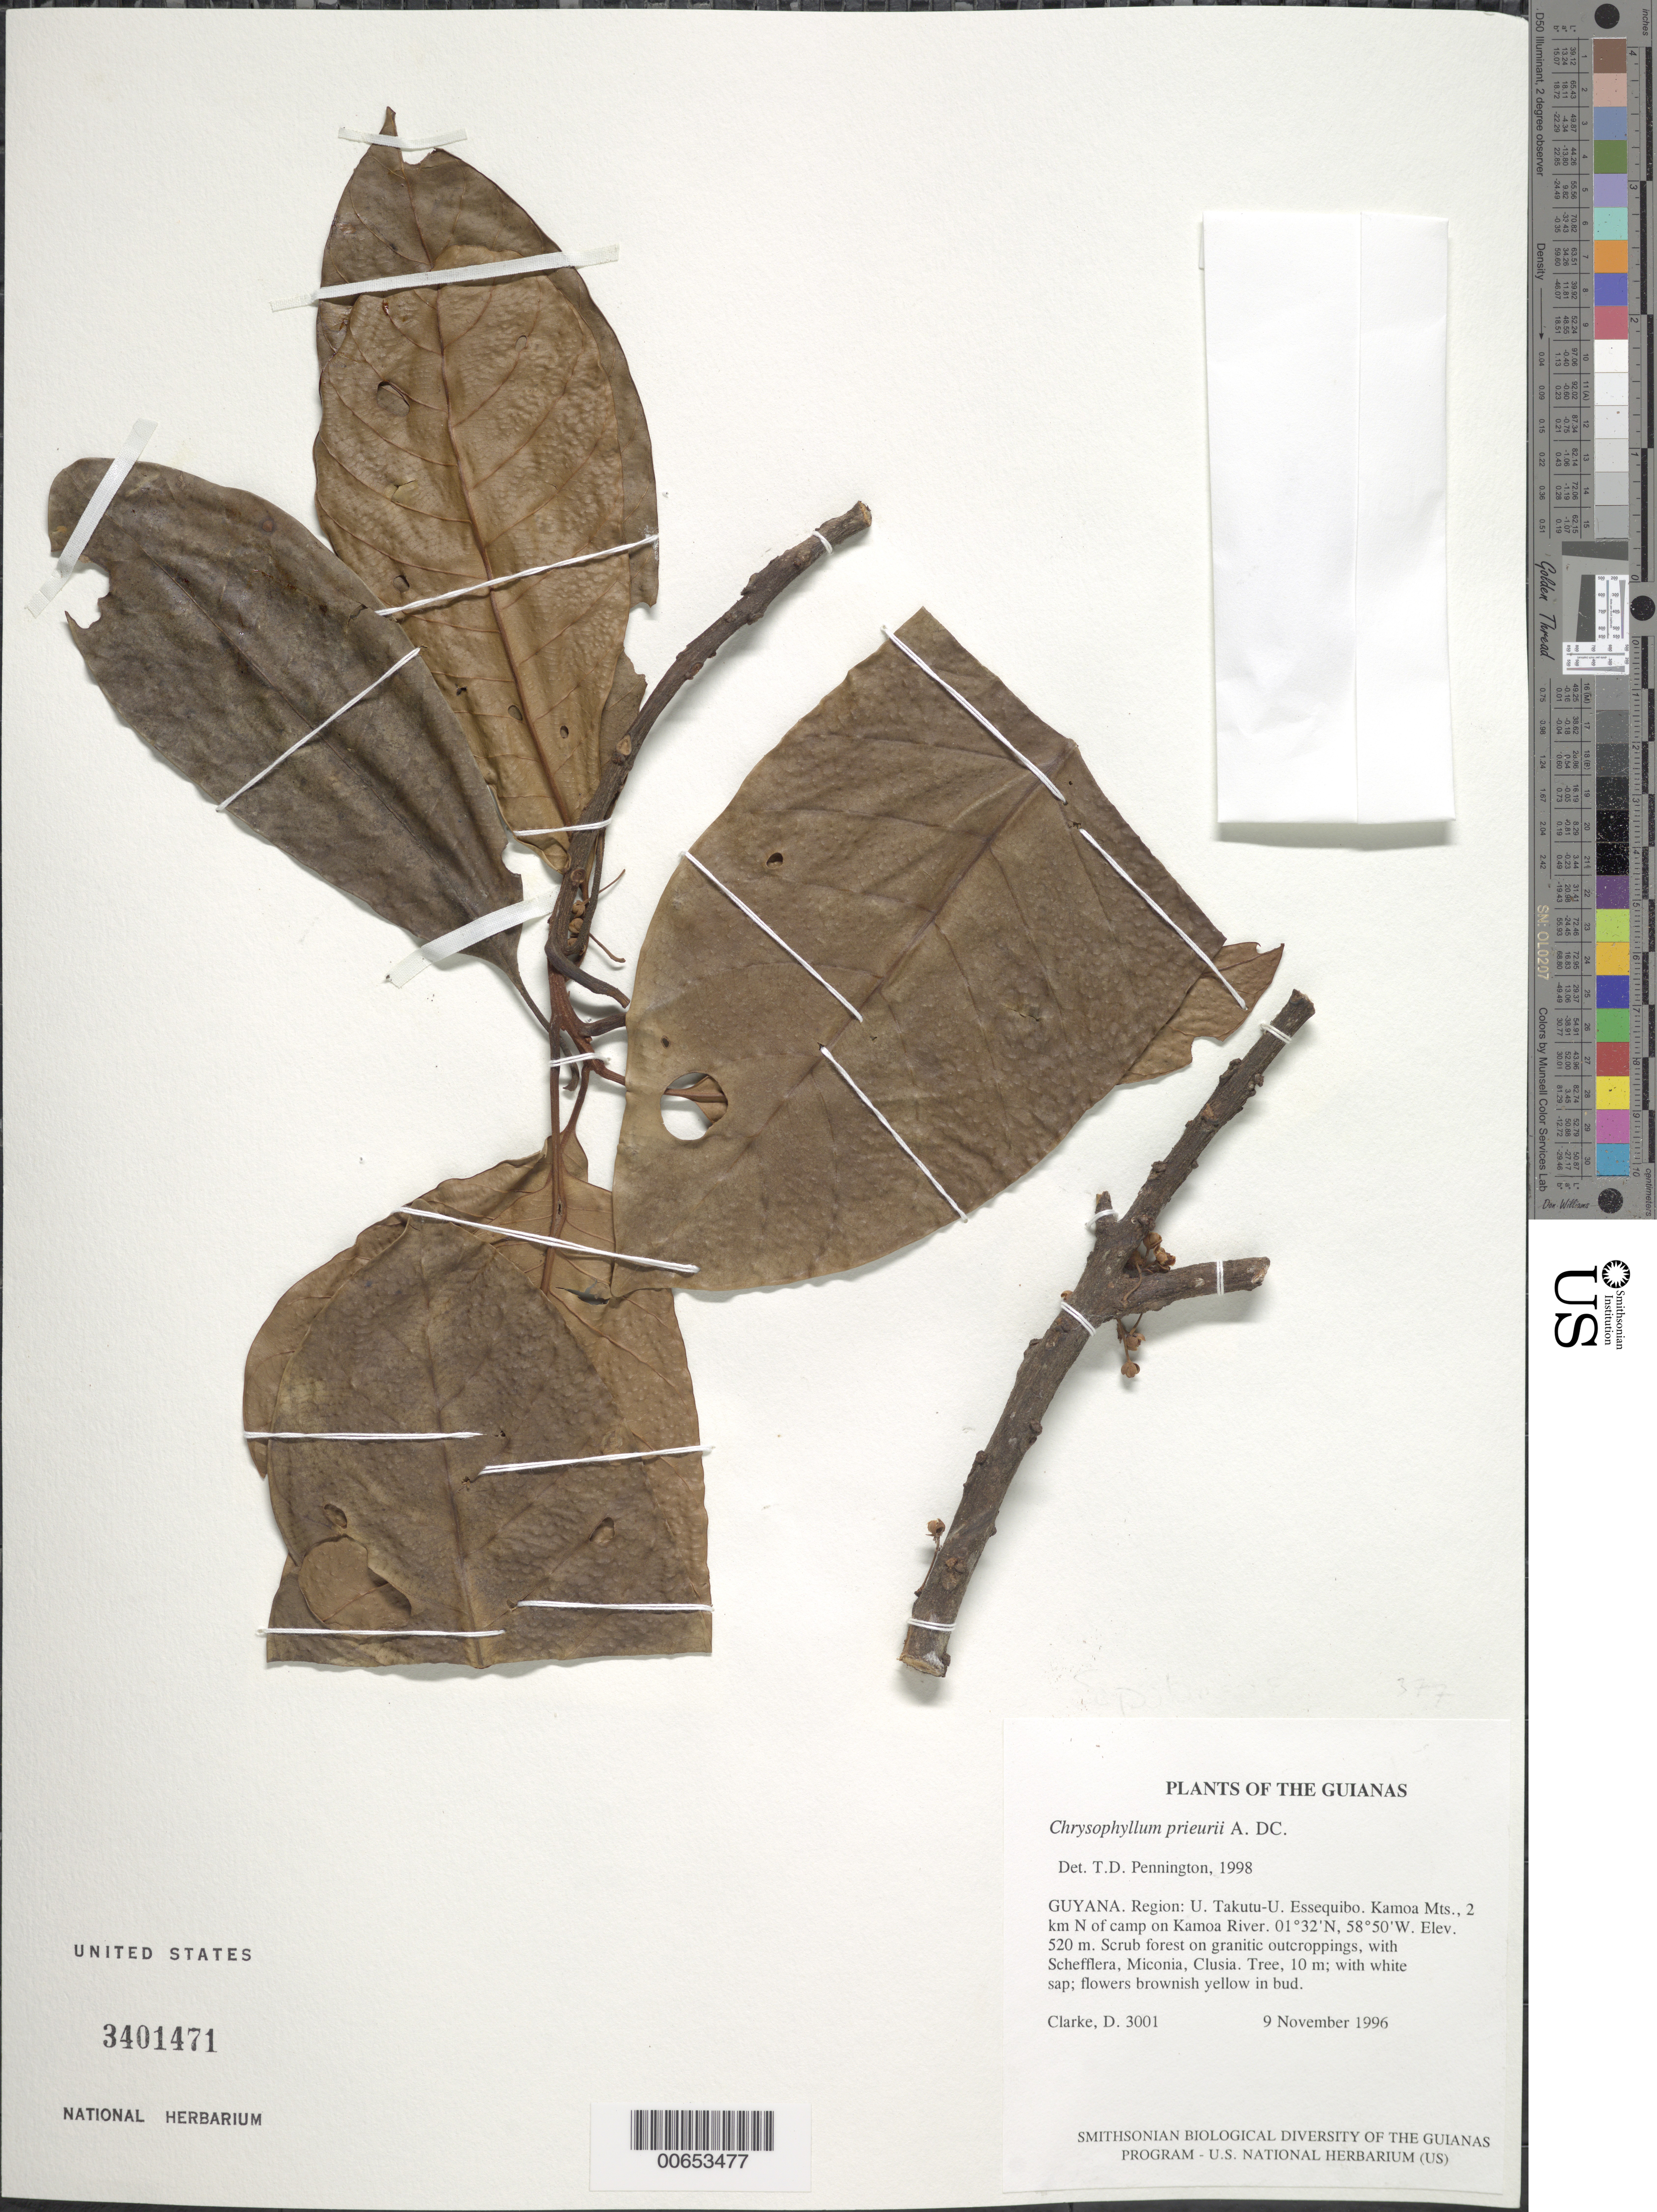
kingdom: Plantae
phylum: Tracheophyta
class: Magnoliopsida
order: Ericales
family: Sapotaceae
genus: Chrysophyllum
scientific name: Chrysophyllum prieurii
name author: A. DC.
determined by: Pennington, T. D., (K)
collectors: H. D. Clarke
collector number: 3001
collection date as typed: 9 November 1996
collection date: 1996-11-09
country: Guyana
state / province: U. Takutu-U. Essequibo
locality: Kamoa Mts., 2 km N of camp on Kamoa River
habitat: Scrub forest on granitic outcroppings, with Schefflera, Miconia, Clusia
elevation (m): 520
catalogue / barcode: US 3401471